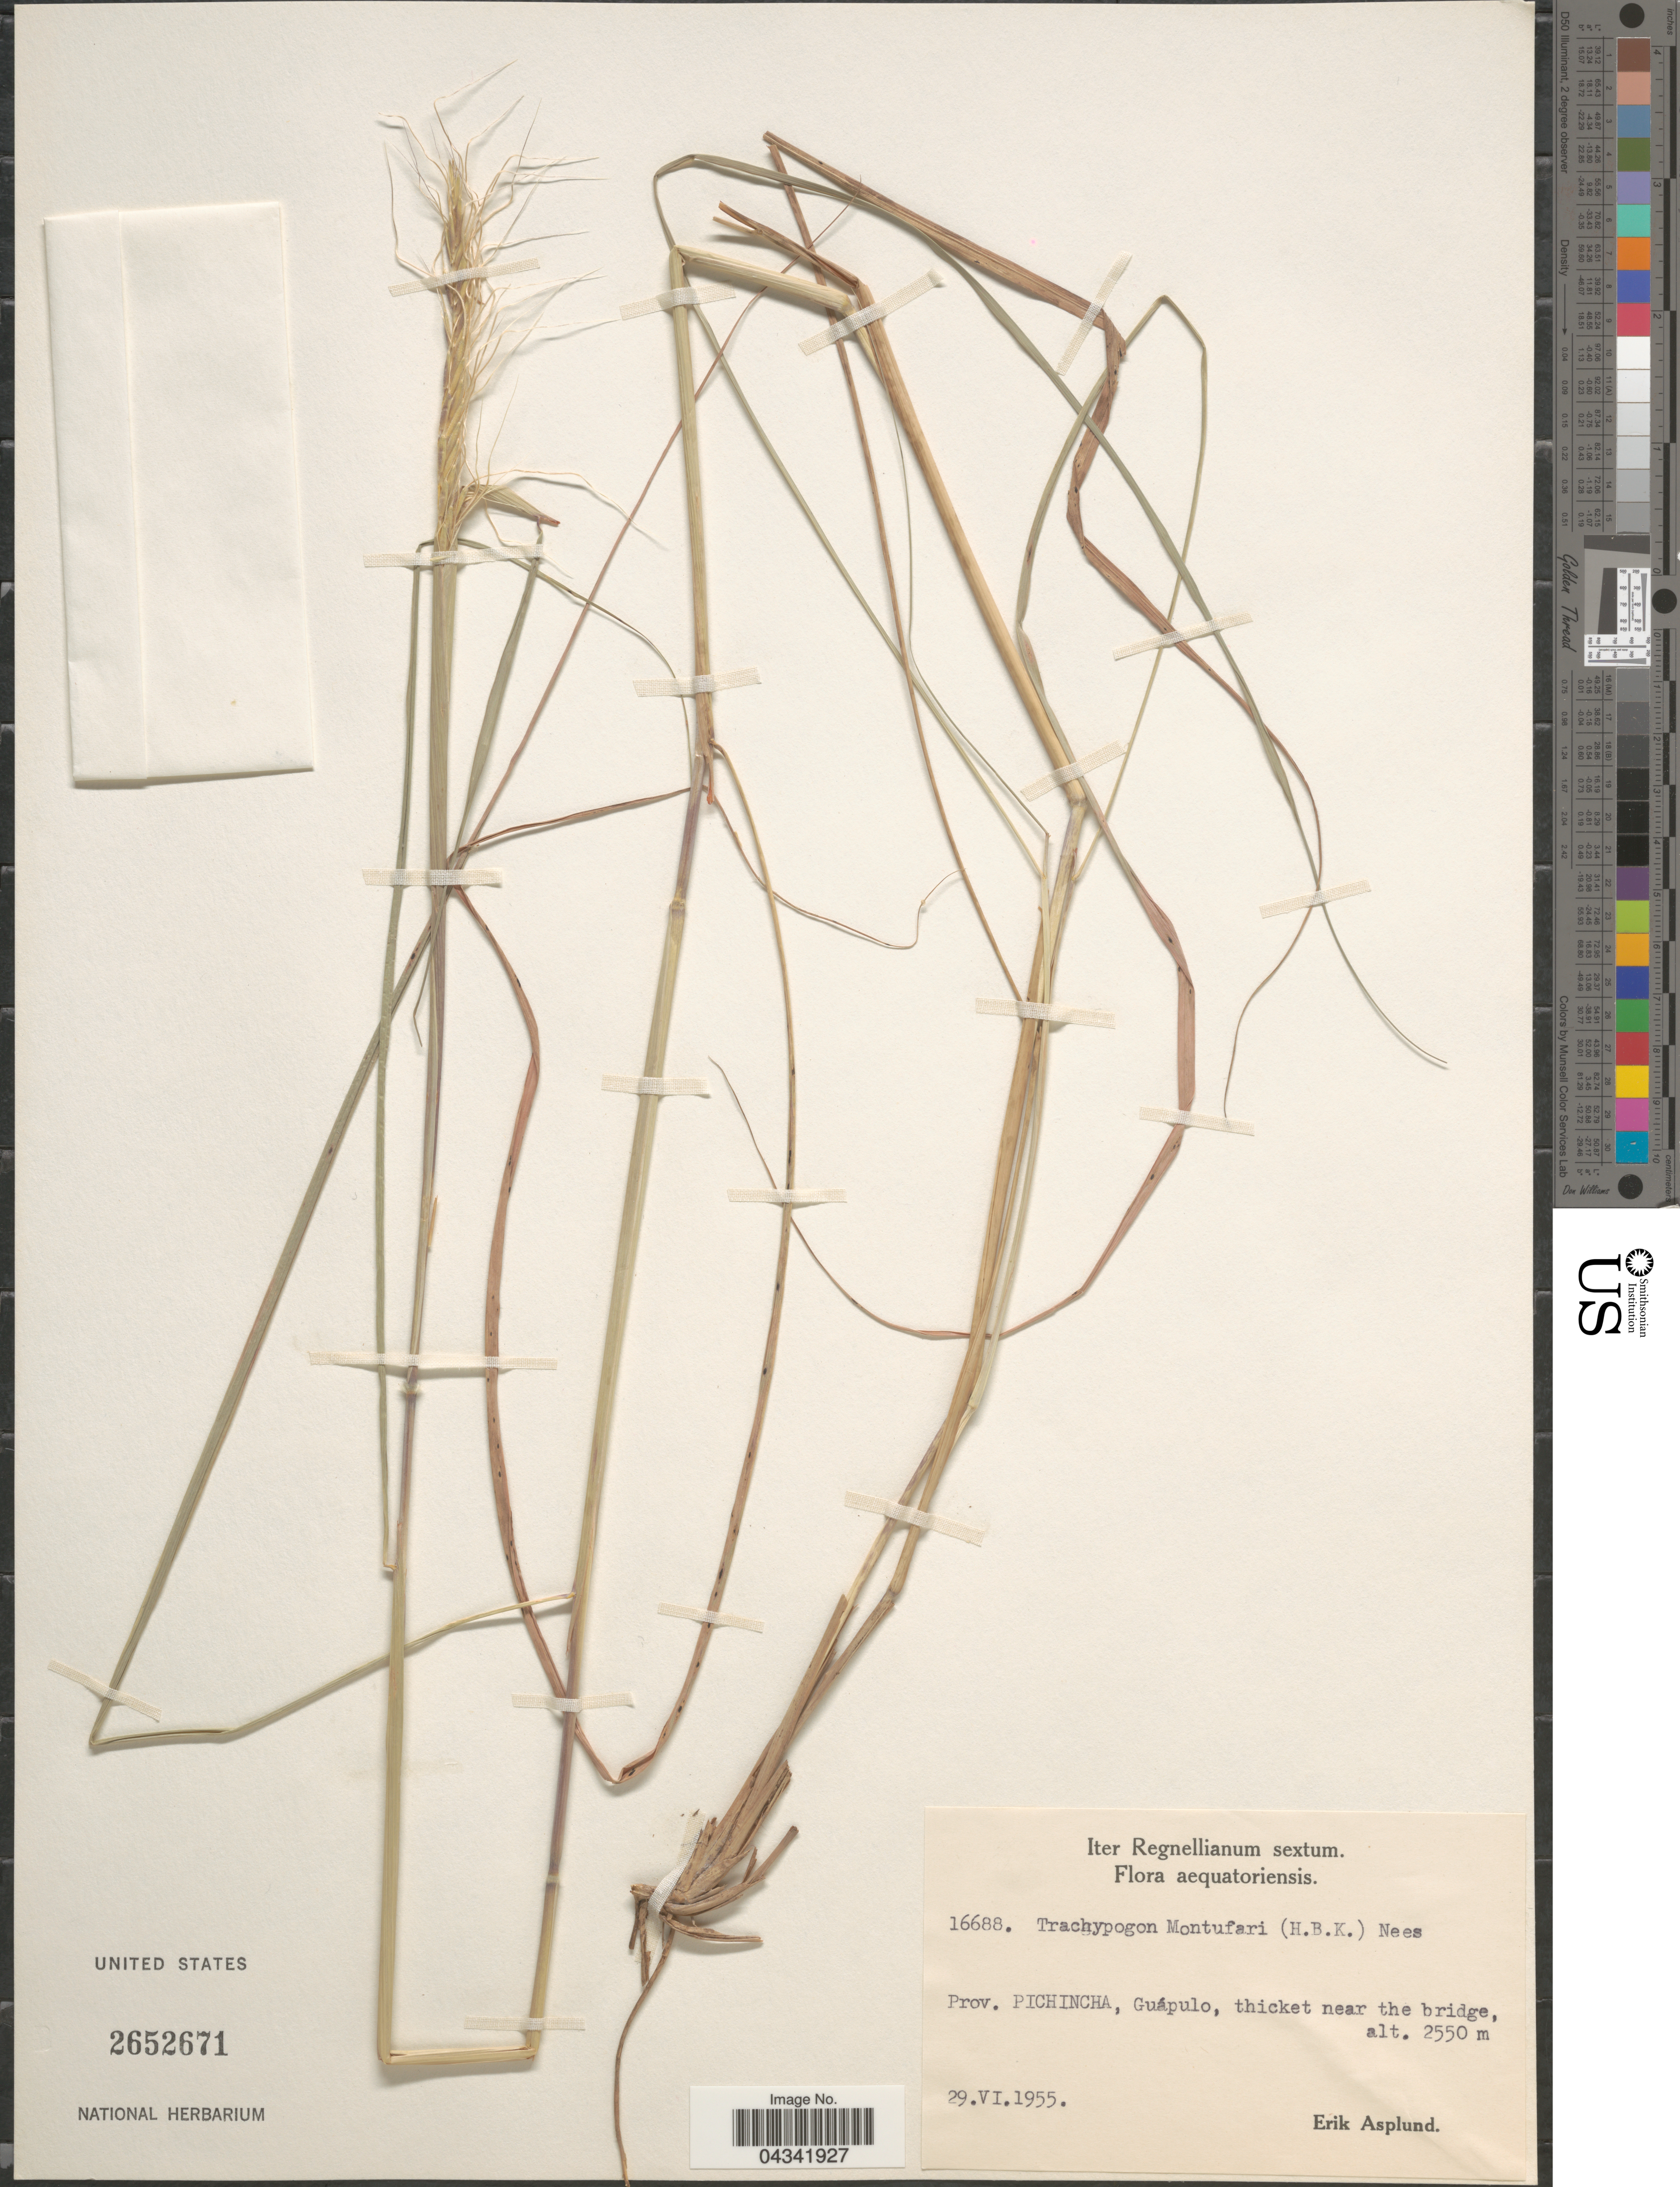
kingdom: Plantae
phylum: Tracheophyta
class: Liliopsida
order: Poales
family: Poaceae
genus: Trachypogon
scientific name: Trachypogon spicatus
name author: (L. f.) Kuntze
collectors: E. Asplund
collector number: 16688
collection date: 1955-06-29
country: Ecuador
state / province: Pichincha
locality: Iter Regnellianum sextum. Guápulo, thicket near the bridge.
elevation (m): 2550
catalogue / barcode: US 2652671